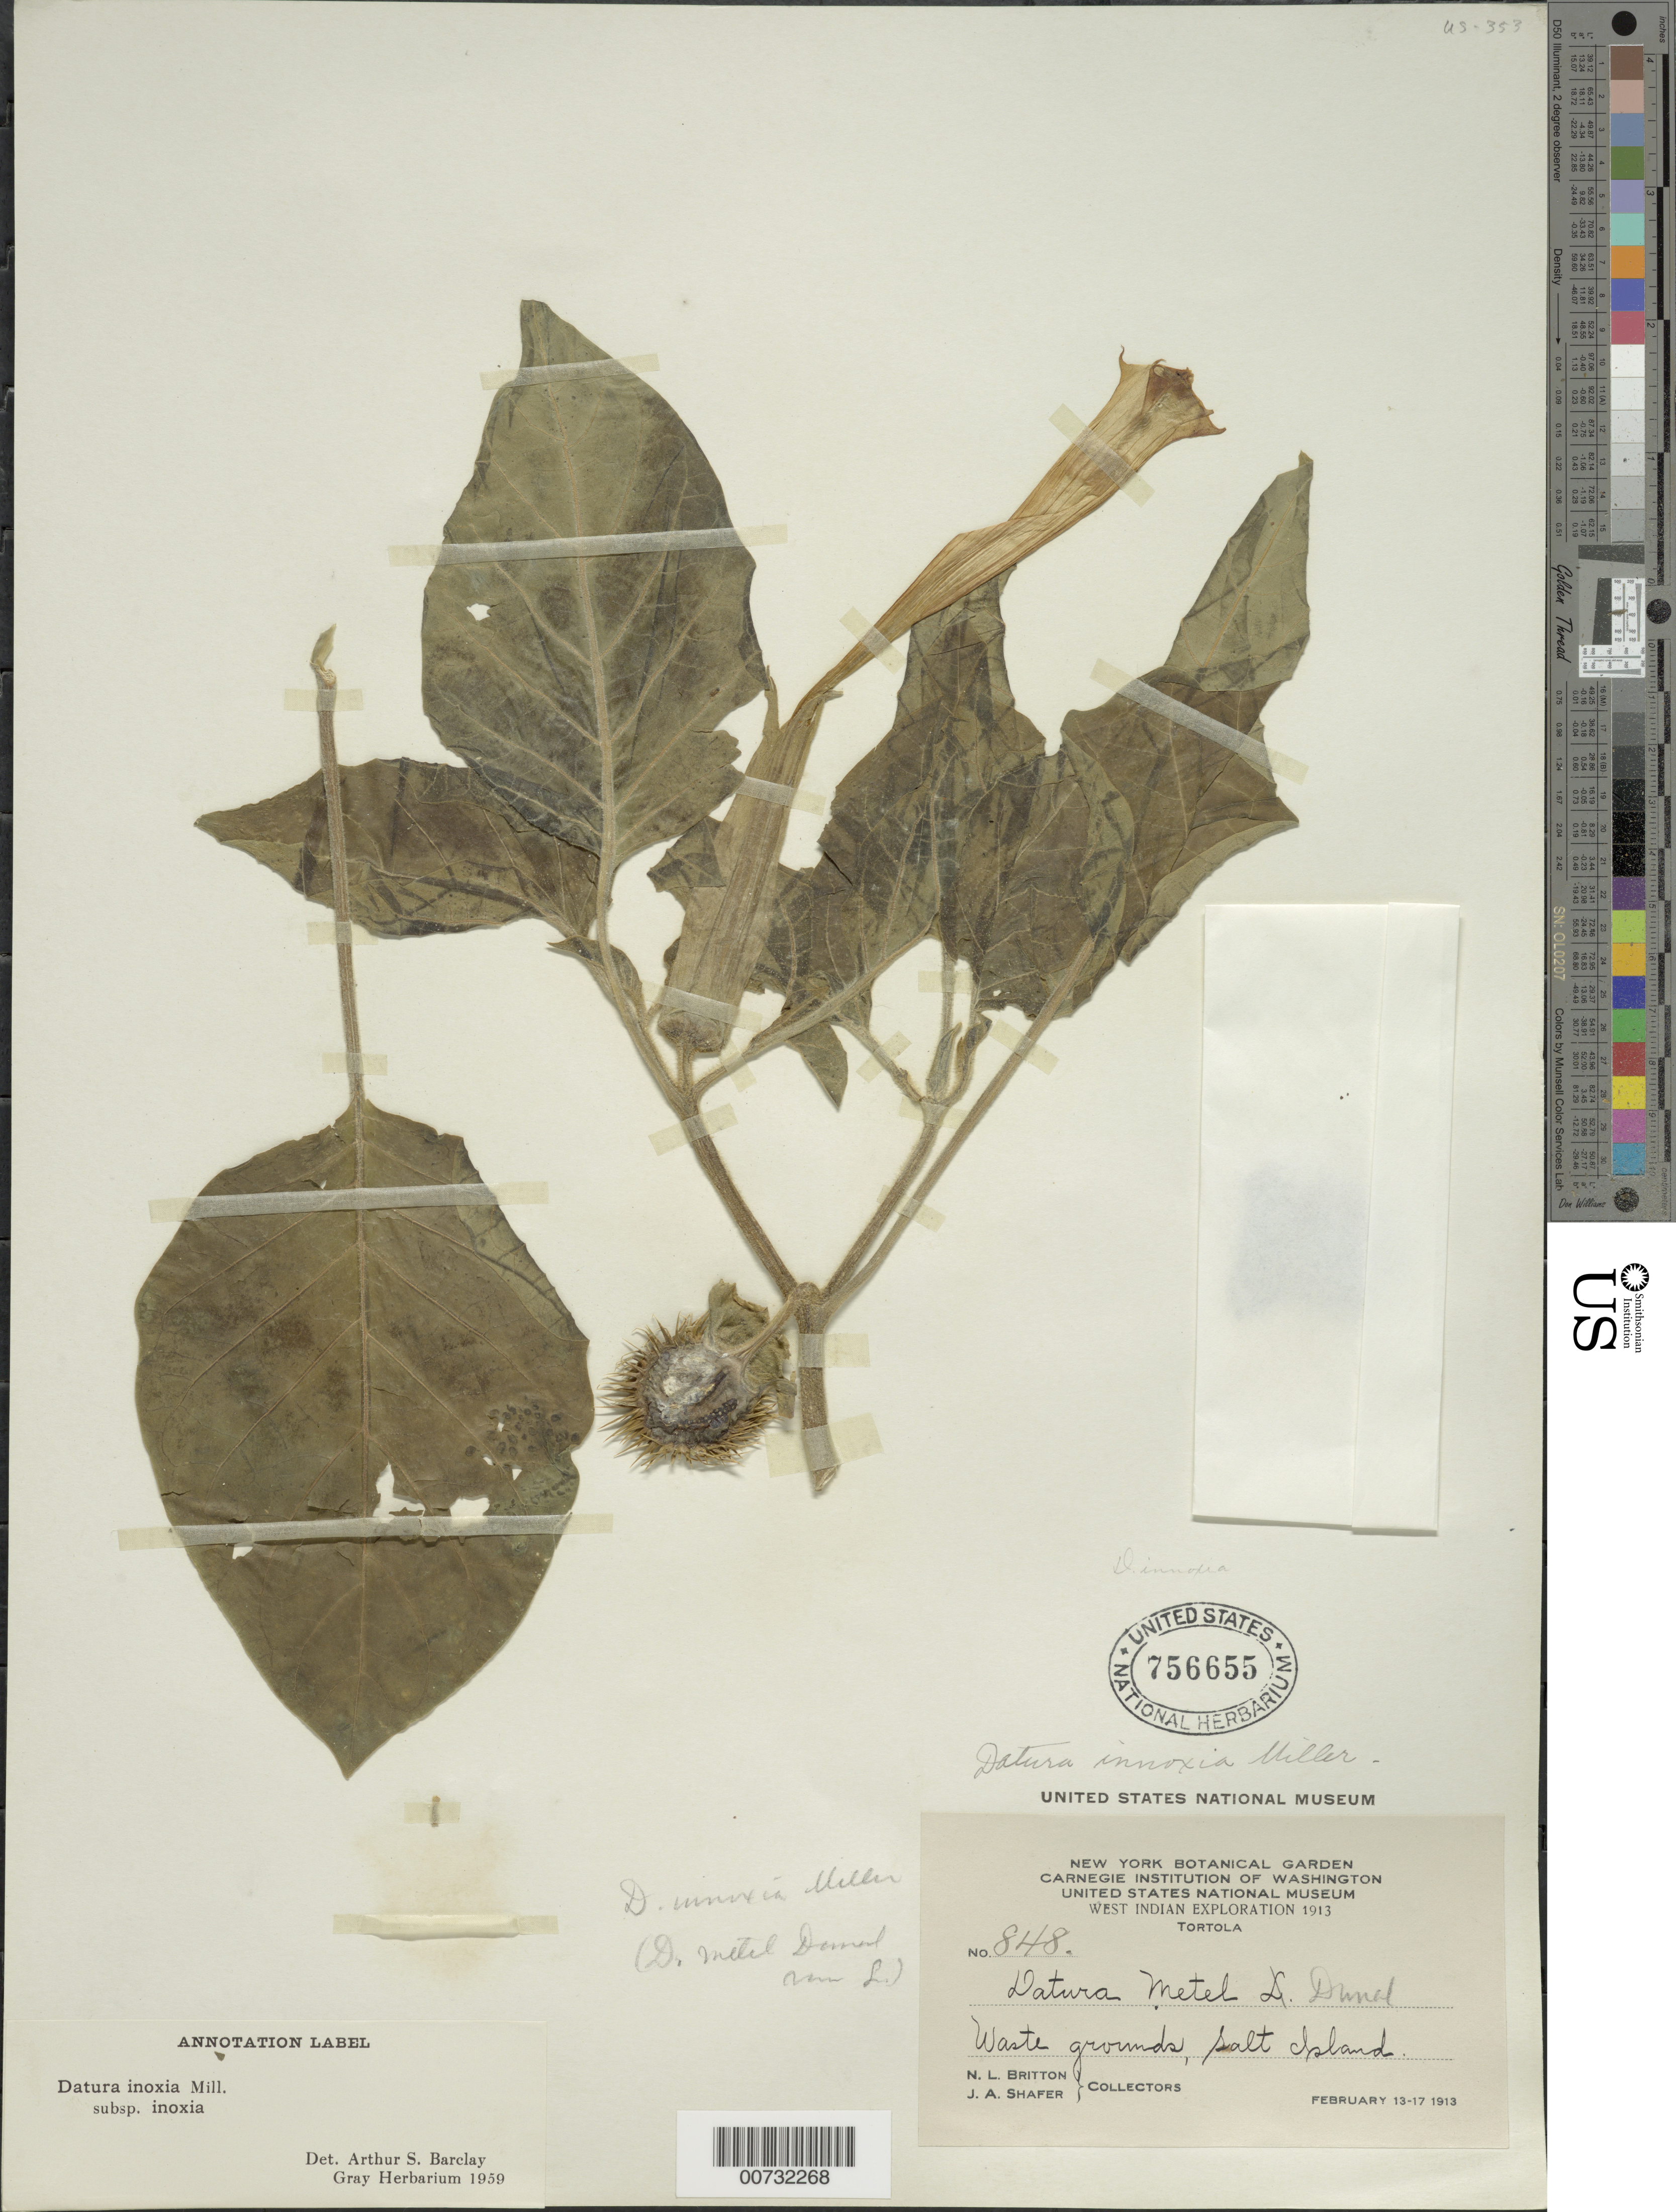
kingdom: Plantae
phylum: Tracheophyta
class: Magnoliopsida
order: Solanales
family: Solanaceae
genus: Datura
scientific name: Datura innoxia subsp. innoxia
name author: Mill.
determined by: Barclay, A. S., (GH), Harvard University Herbaria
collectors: N. Britton & J. A. Shafer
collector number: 848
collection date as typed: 13 Feb 1913 to 17 Feb 1913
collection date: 1913-02-13/1913-02-17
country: British Virgin Islands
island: Tortola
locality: Salt Is.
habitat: Waste grounds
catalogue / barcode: US 756655